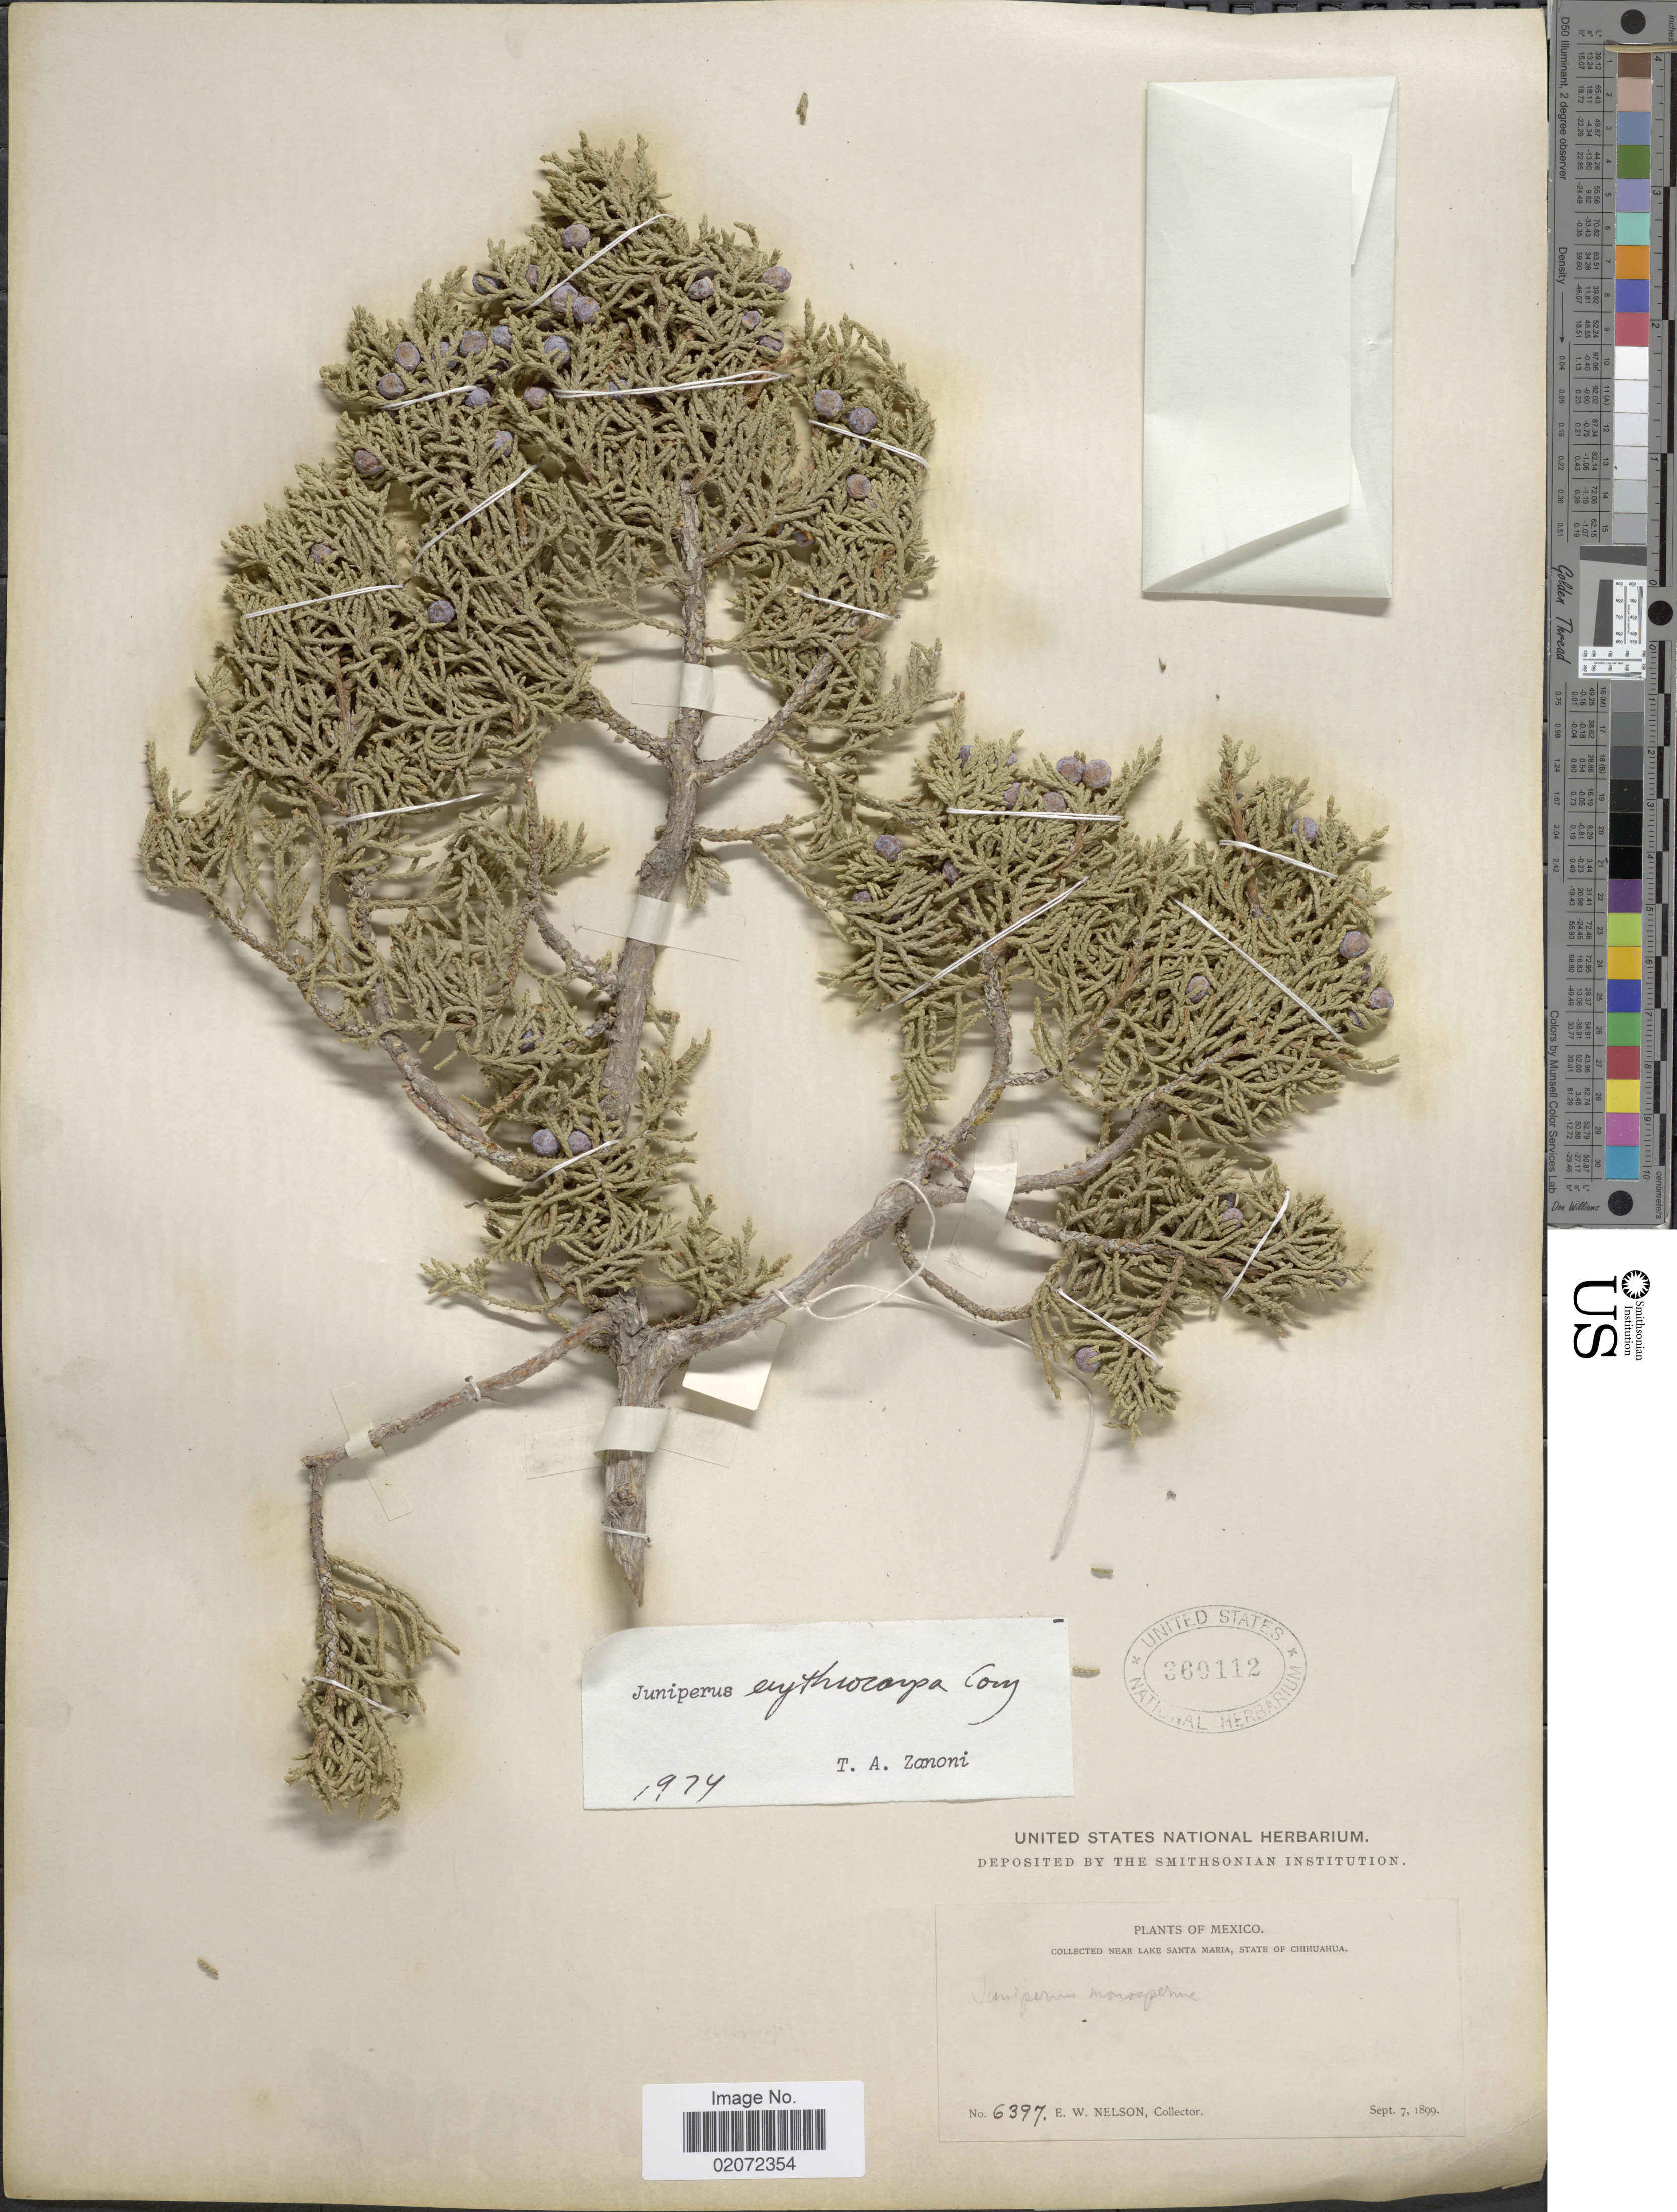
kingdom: Plantae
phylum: Tracheophyta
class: Pinopsida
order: Pinales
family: Cupressaceae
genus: Juniperus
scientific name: Juniperus erythocarpa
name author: Cory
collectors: E. W. Nelson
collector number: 6397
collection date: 1899-09-07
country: Mexico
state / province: Chihuahua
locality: Near Lake Santa Maria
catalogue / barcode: US 360112